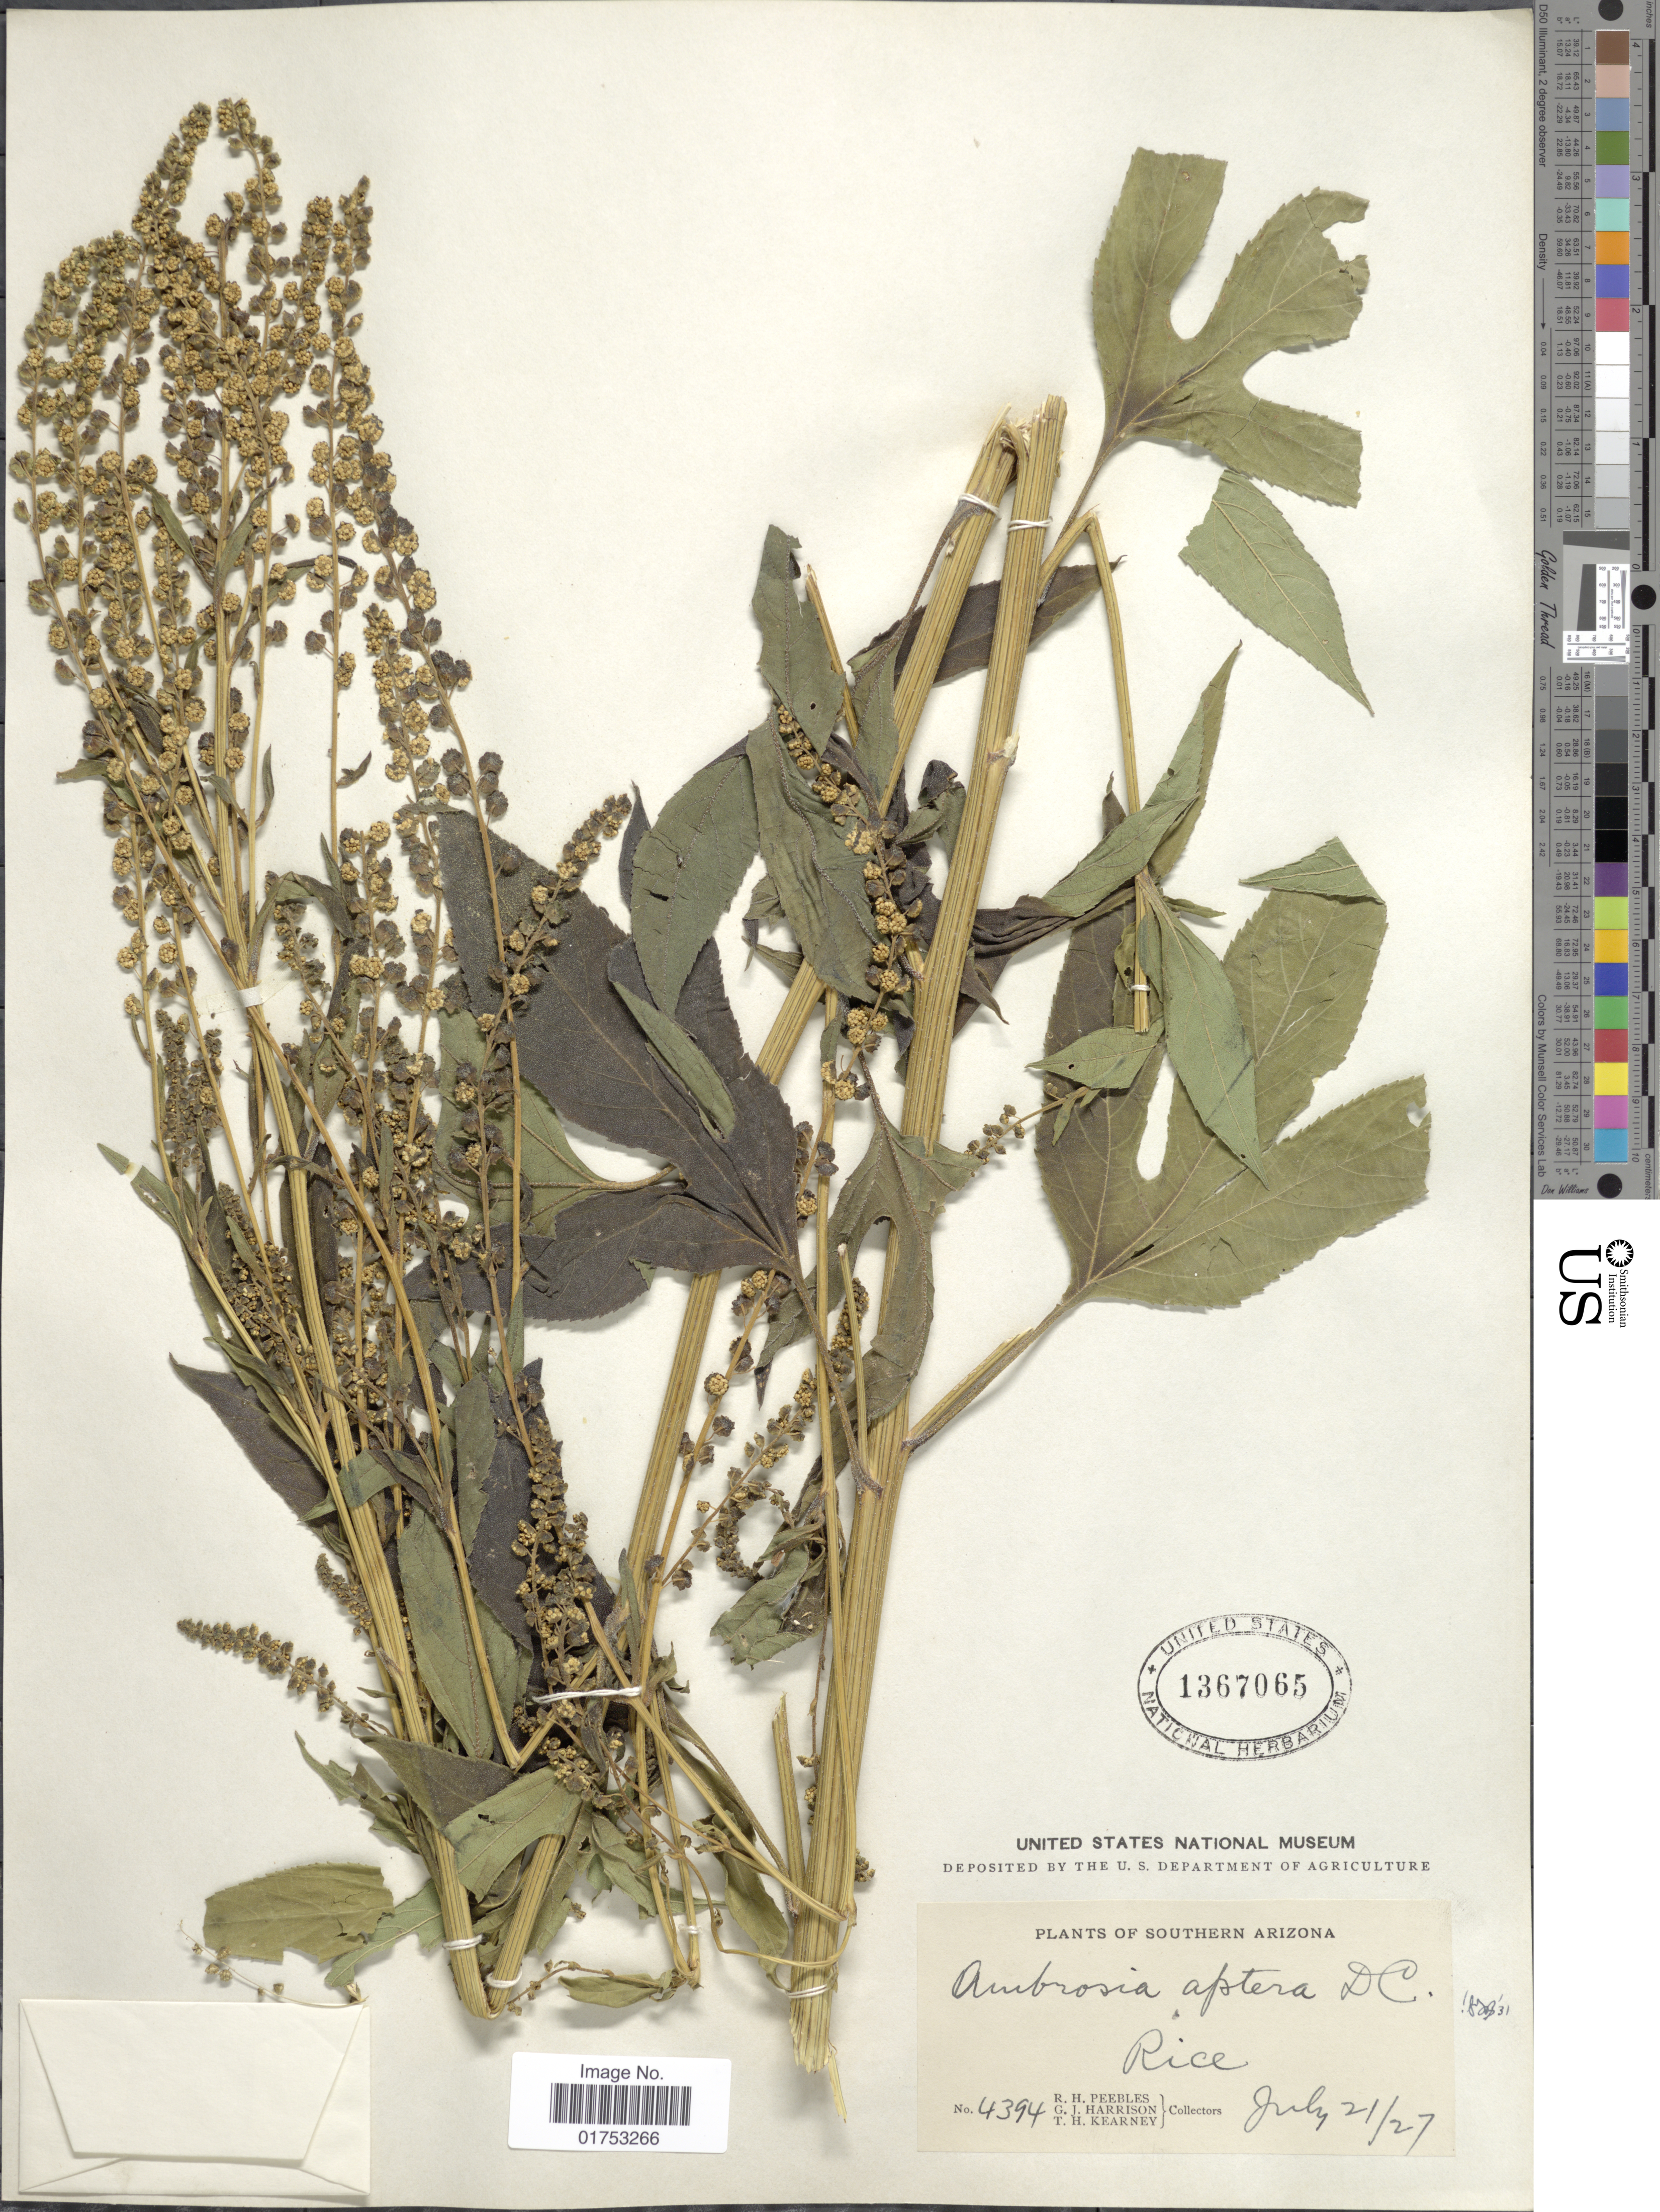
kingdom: Plantae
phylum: Tracheophyta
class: Magnoliopsida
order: Asterales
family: Asteraceae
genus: Ambrosia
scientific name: Ambrosia aptera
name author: (DC.) DC.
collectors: R. H. Peebles, G. J. Harrison & T. H. Kearney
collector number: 4394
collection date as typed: Transcribed d/m/y: 21/7/27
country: United States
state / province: Arizona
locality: Southern Arizona, Rice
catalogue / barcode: US 1367065